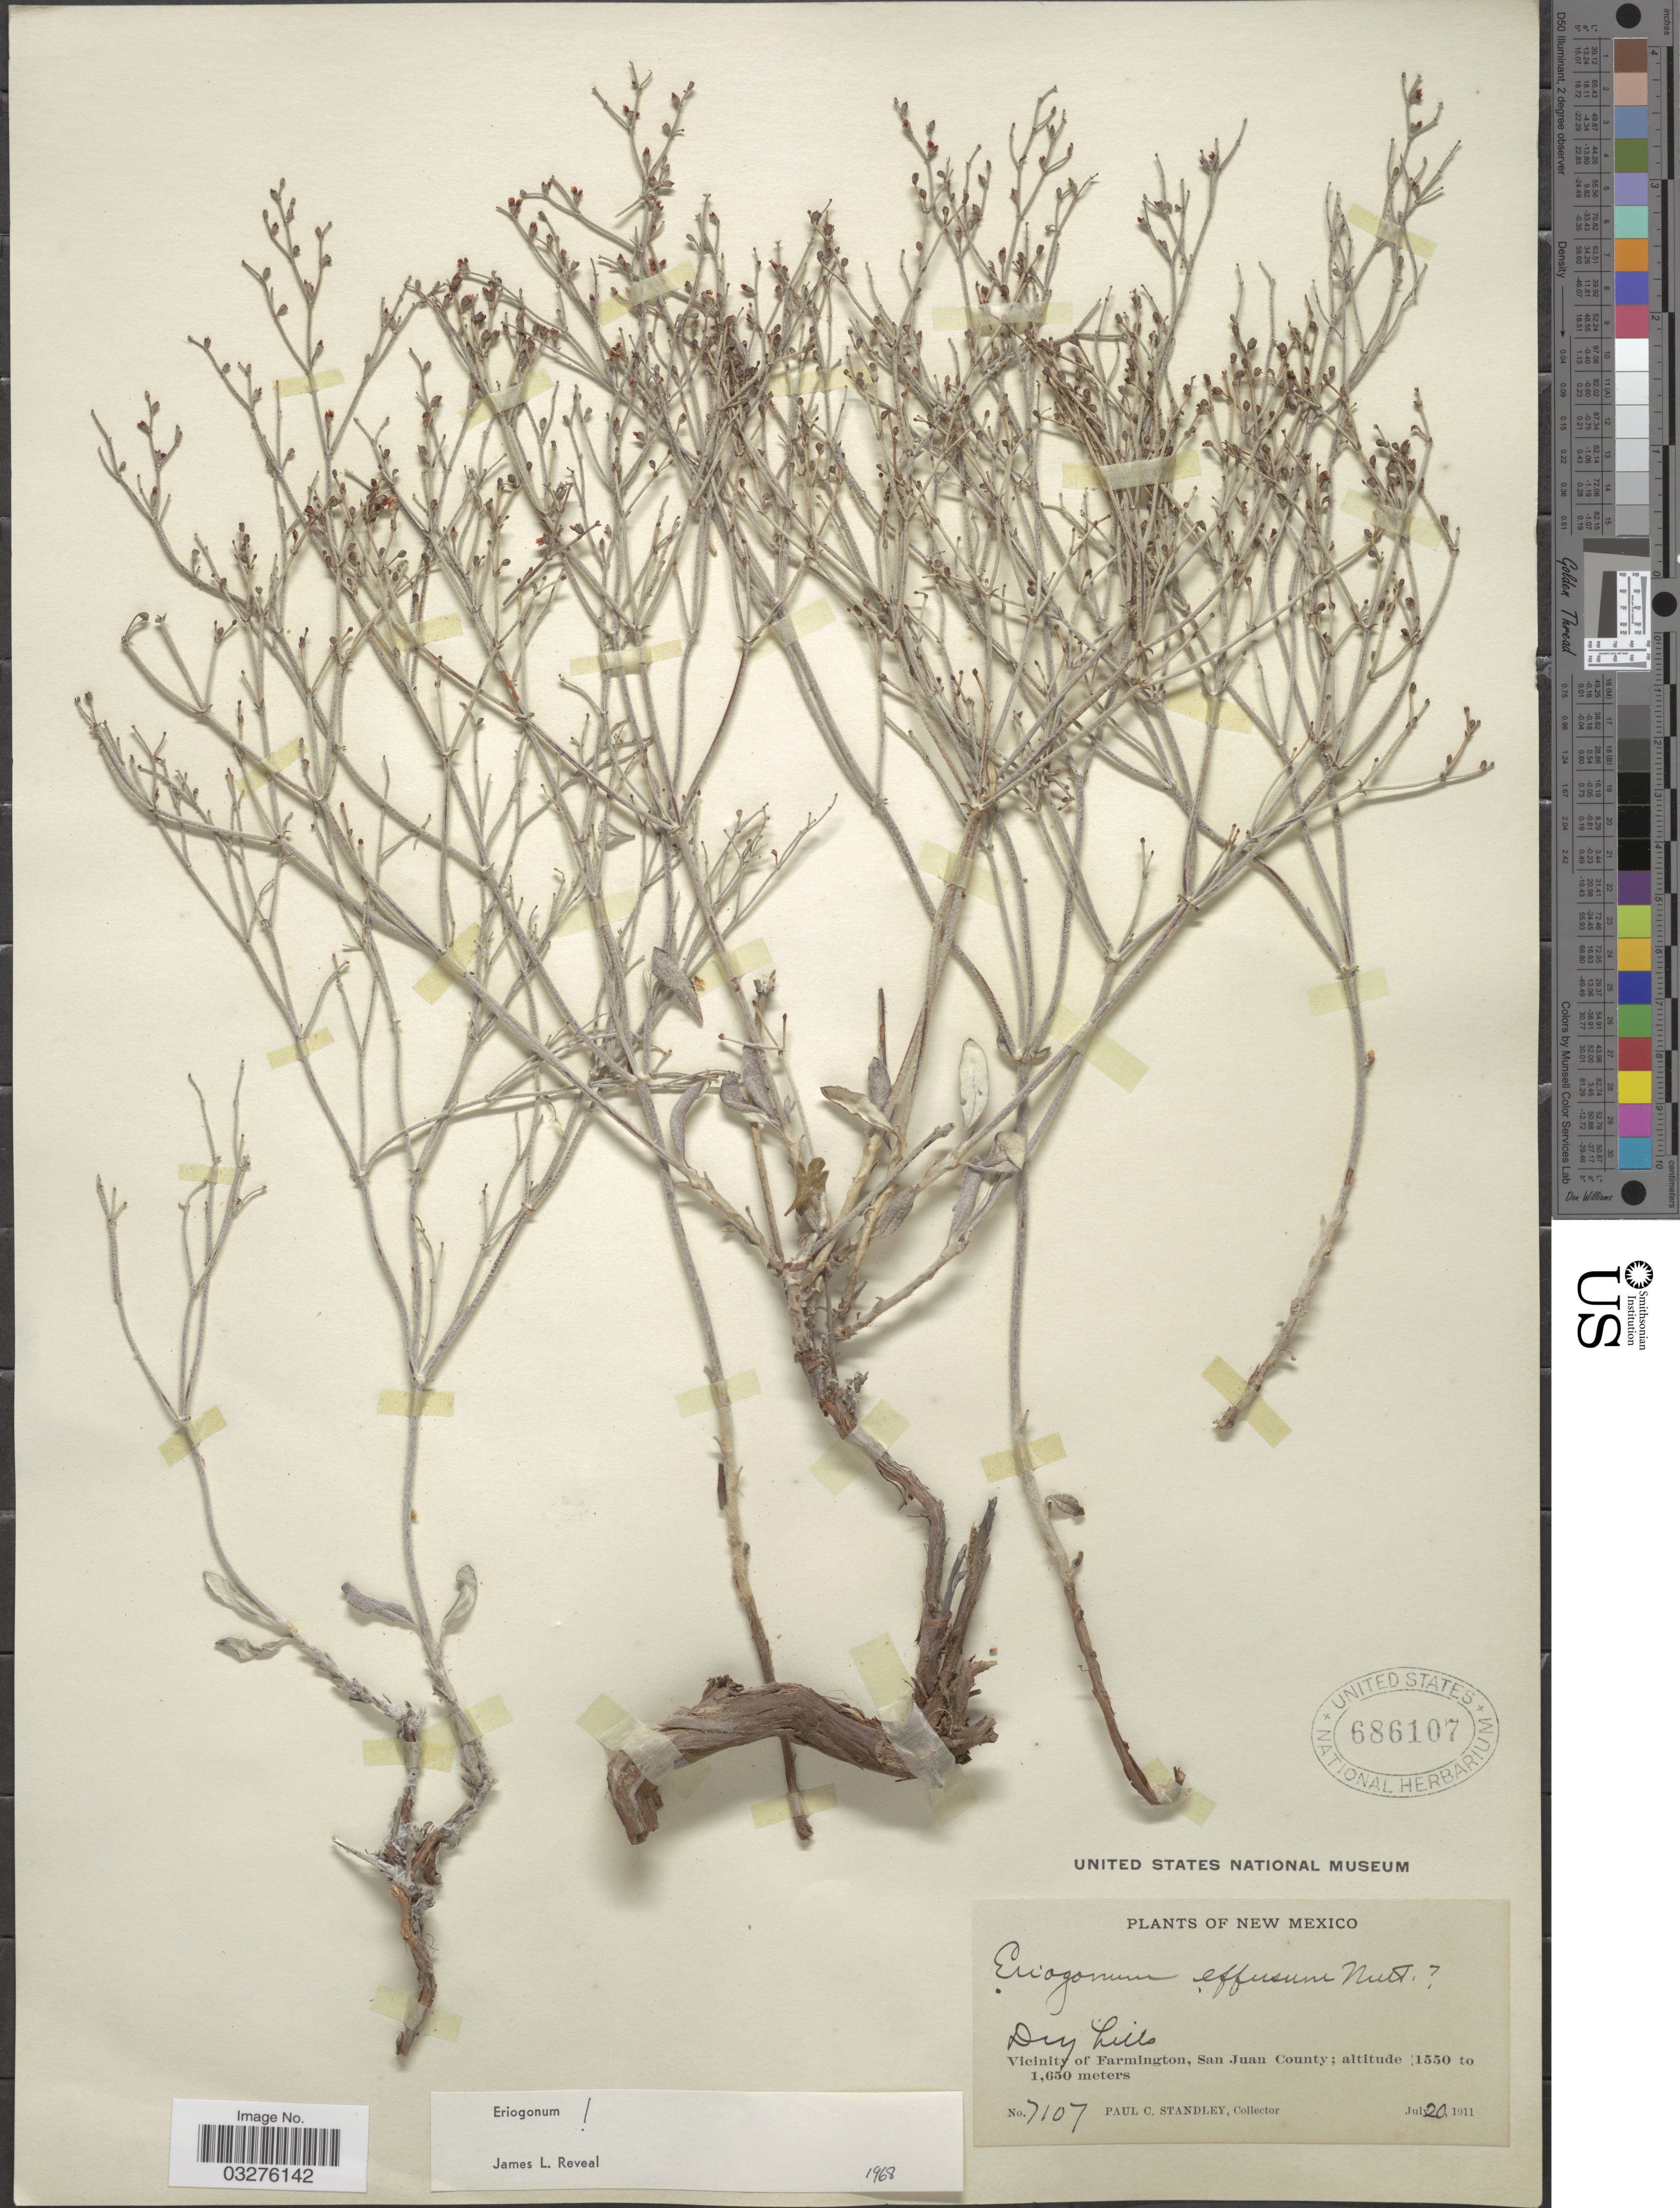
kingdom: Plantae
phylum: Tracheophyta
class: Magnoliopsida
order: Caryophyllales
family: Polygonaceae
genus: Eriogonum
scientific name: Eriogonum effusum var. effusum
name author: Nutt.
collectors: P. C. Standley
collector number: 7107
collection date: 1911-07-20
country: United States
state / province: New Mexico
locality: Vicinity of Farmington, San Juan County.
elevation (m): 1550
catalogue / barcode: US 686107